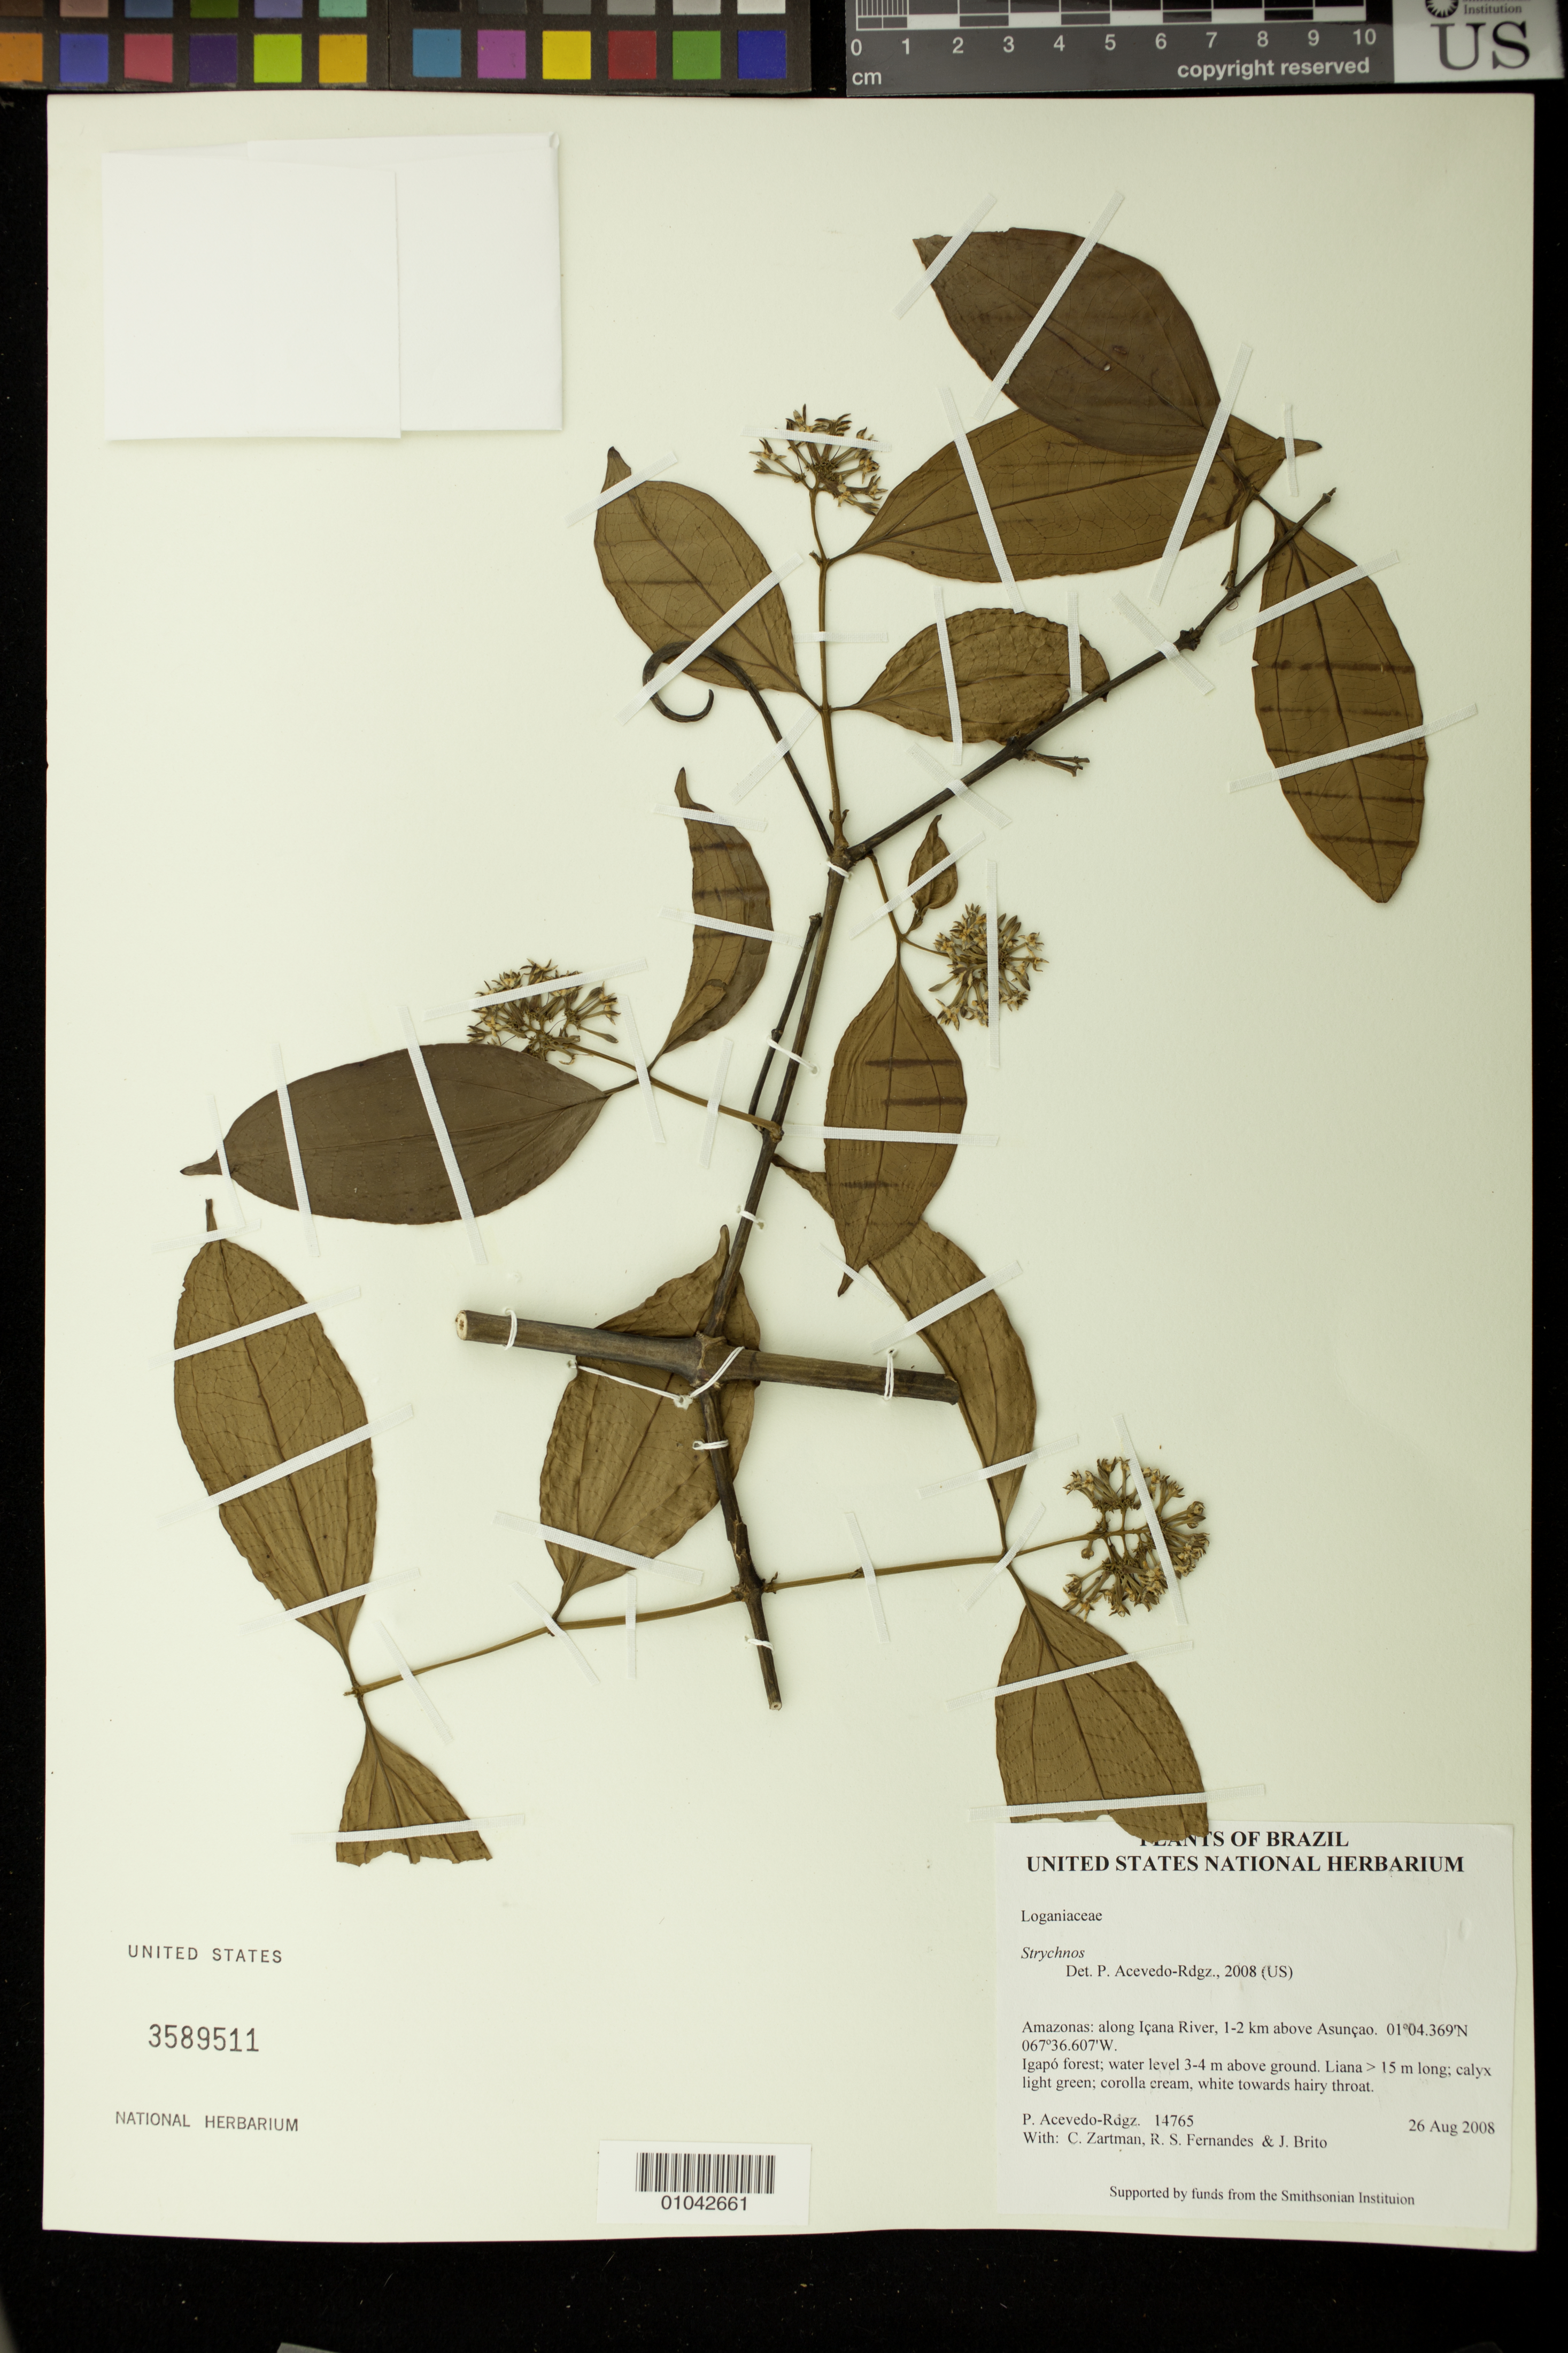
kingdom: Plantae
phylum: Tracheophyta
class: Magnoliopsida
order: Gentianales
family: Loganiaceae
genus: Strychnos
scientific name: Strychnos rondeletioides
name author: Spruce ex Benth.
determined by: Setubal, R. B.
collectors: P. Acevedo-Rodr., C. Zartman, R. Fernandes & J. Brito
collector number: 14765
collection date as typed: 26 Aug 2008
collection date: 2008-08-26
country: Brazil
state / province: Amazonas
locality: Amazonas: along Içana River, 1-2 km above Asunçao.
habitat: Igapó forest; water level 3-4 m above ground.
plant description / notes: US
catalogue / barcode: US 3589511